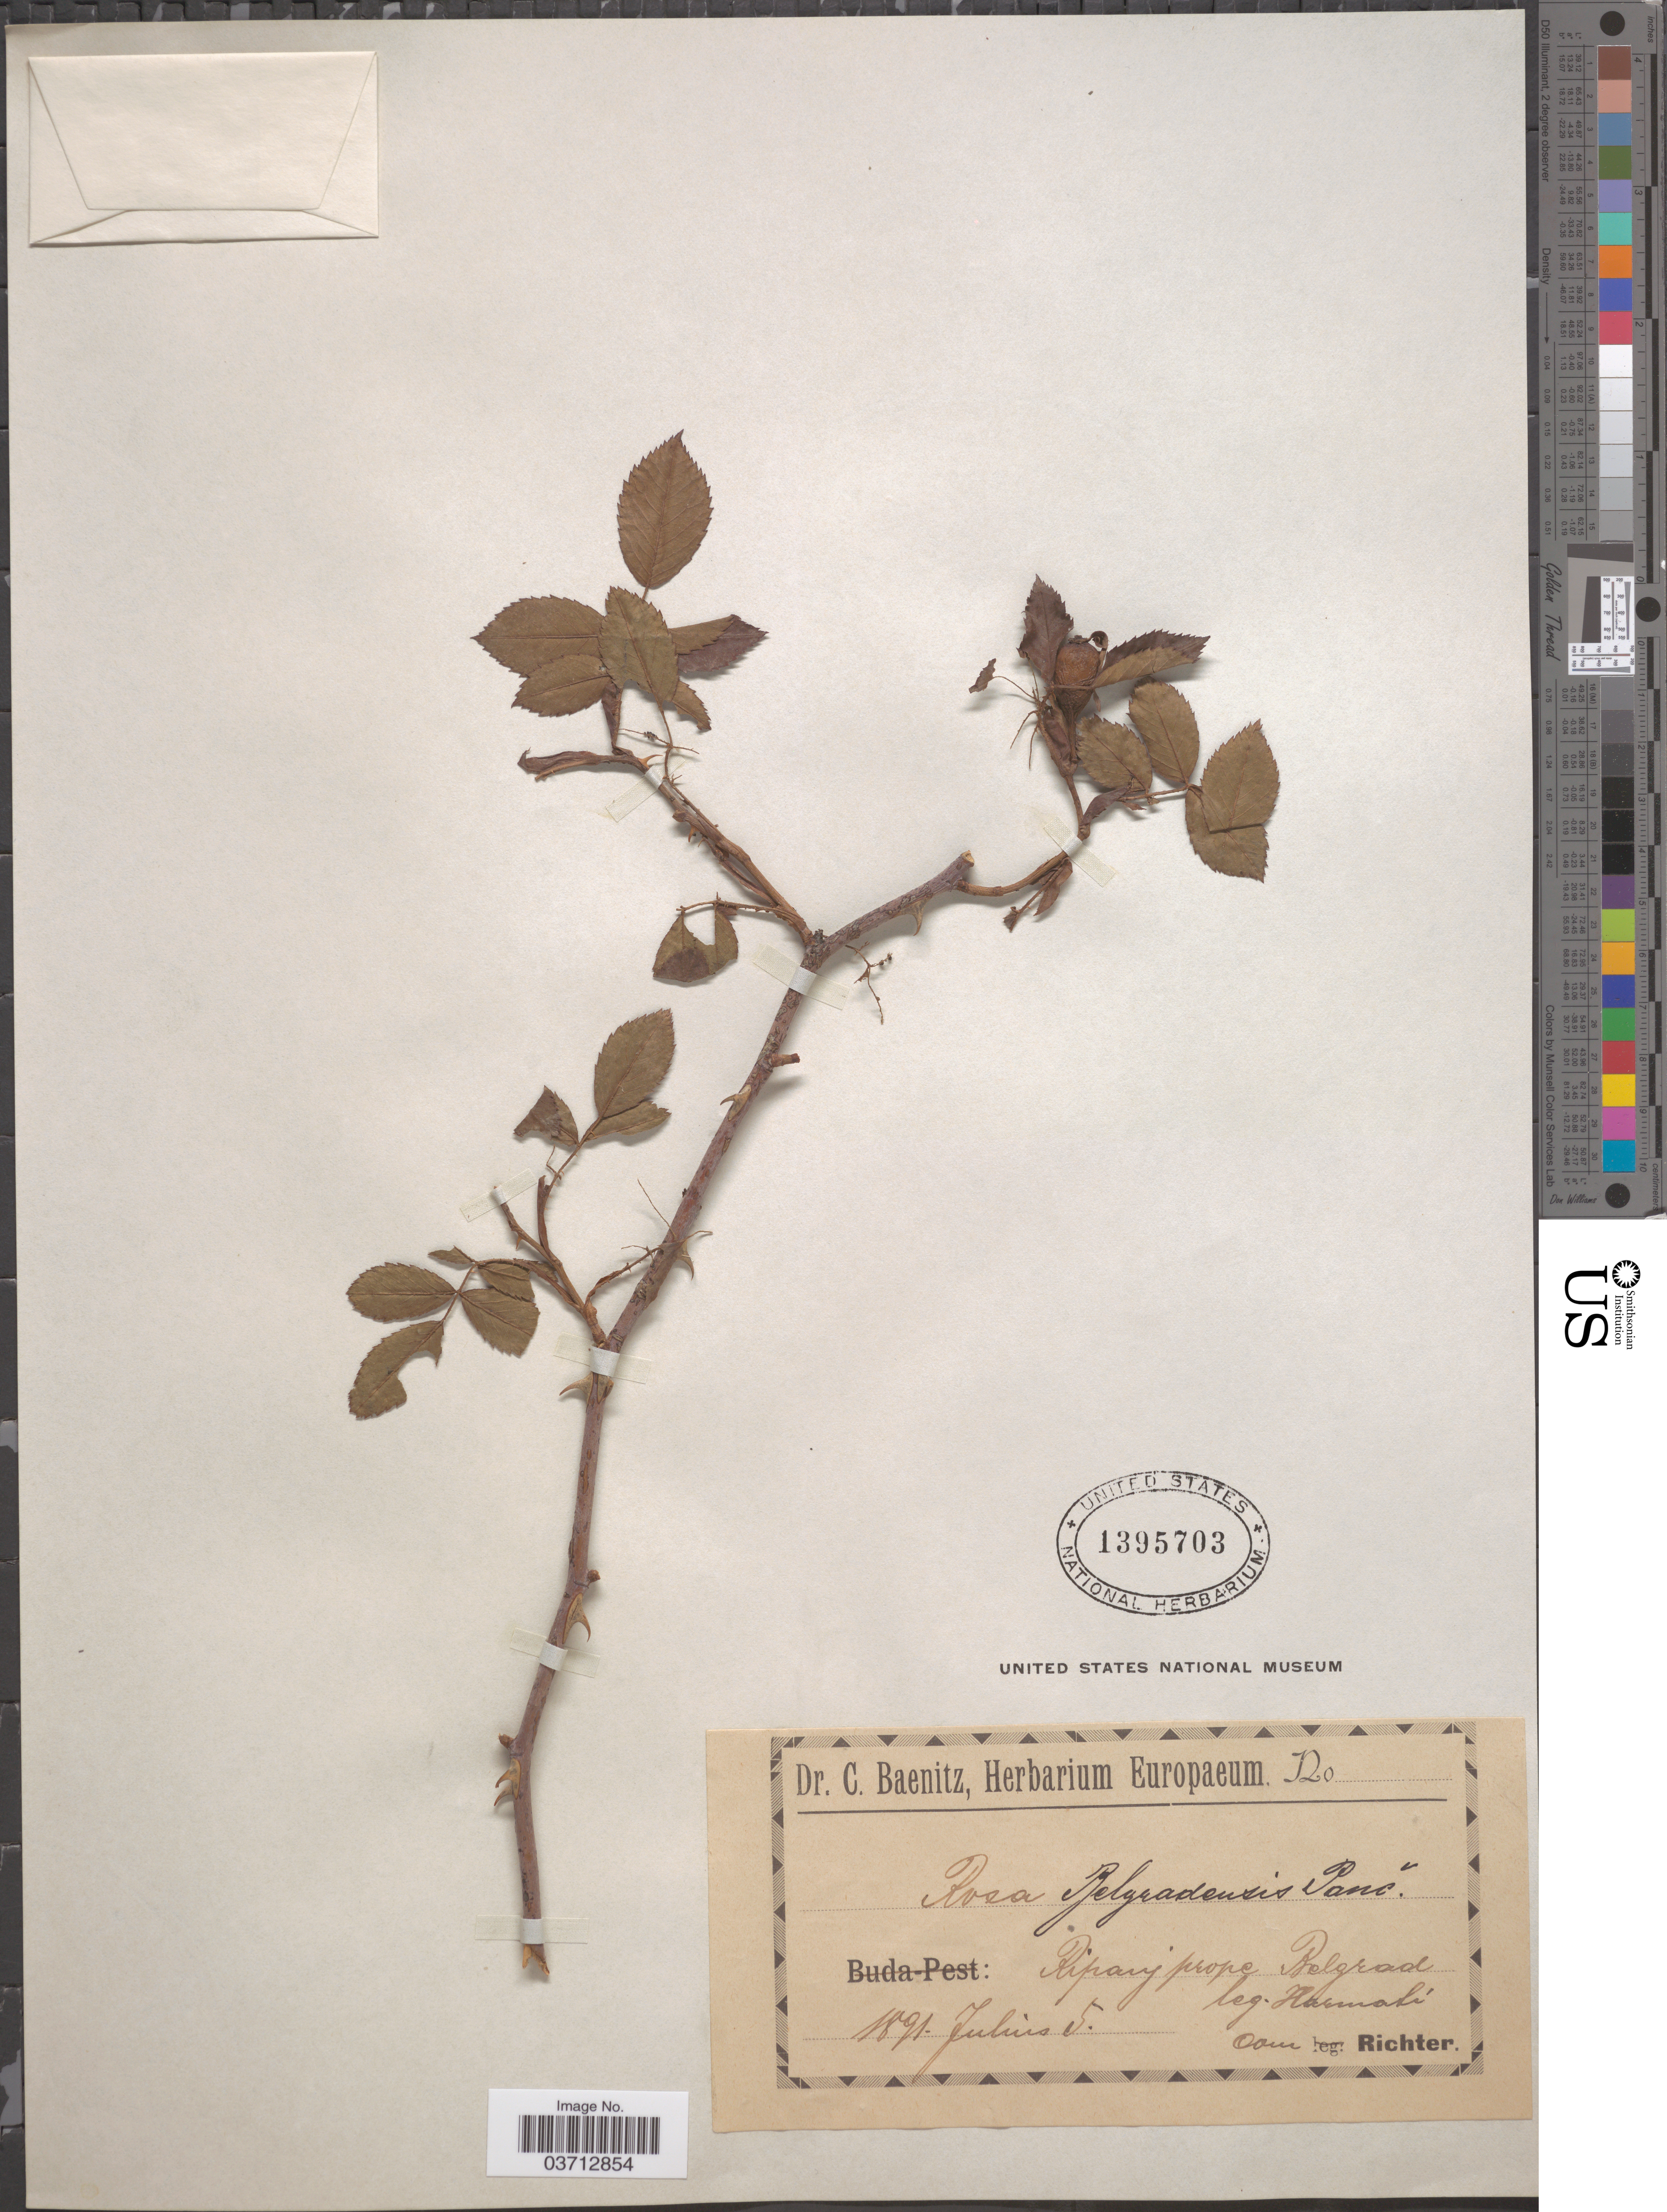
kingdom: Plantae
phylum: Tracheophyta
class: Magnoliopsida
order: Rosales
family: Rosaceae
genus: Rosa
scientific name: Rosa belgradensis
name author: Pančić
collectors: -. Harmadi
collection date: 1891-07-05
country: Serbia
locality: Ripary prope Belgrad.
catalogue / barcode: US 1395703